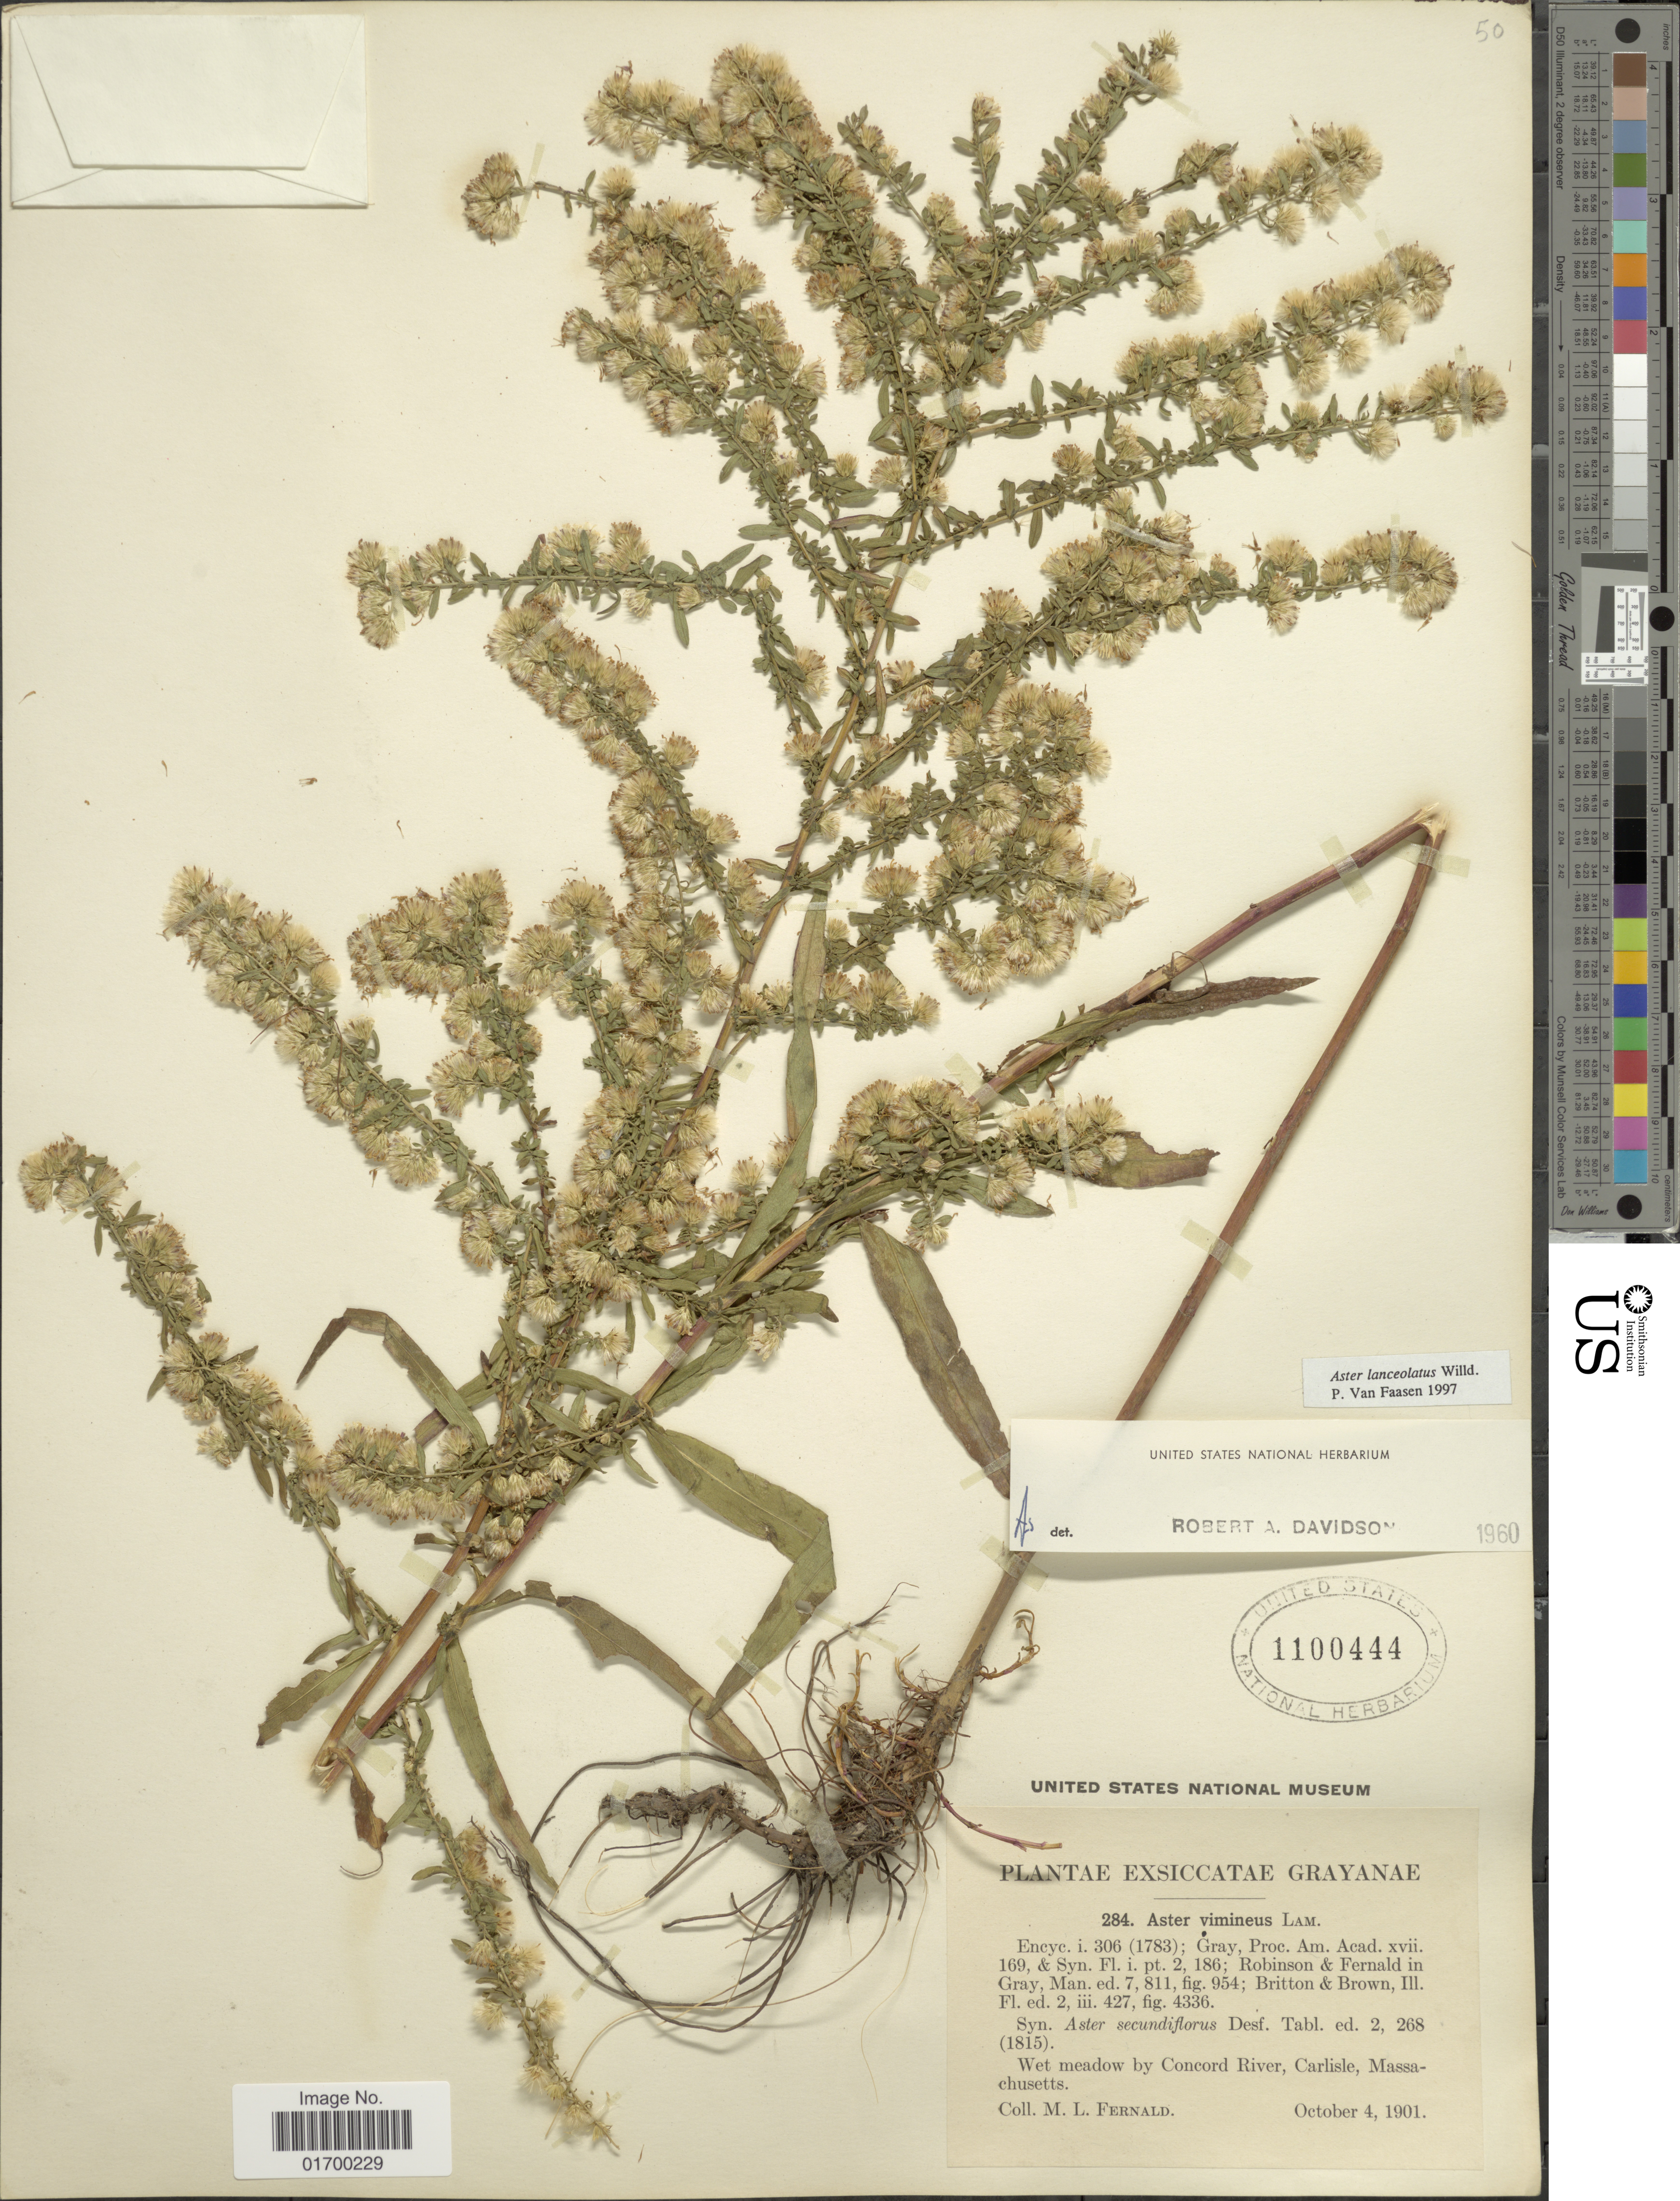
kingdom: Plantae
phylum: Tracheophyta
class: Magnoliopsida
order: Asterales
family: Asteraceae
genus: Symphyotrichum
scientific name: Symphyotrichum lanceolatum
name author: (Willd.) G.L. Nesom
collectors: M. L. Fernald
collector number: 284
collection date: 1901-10-04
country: United States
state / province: Massachusetts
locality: Wet meadow by Concord River, Carlisle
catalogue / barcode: US 1100444